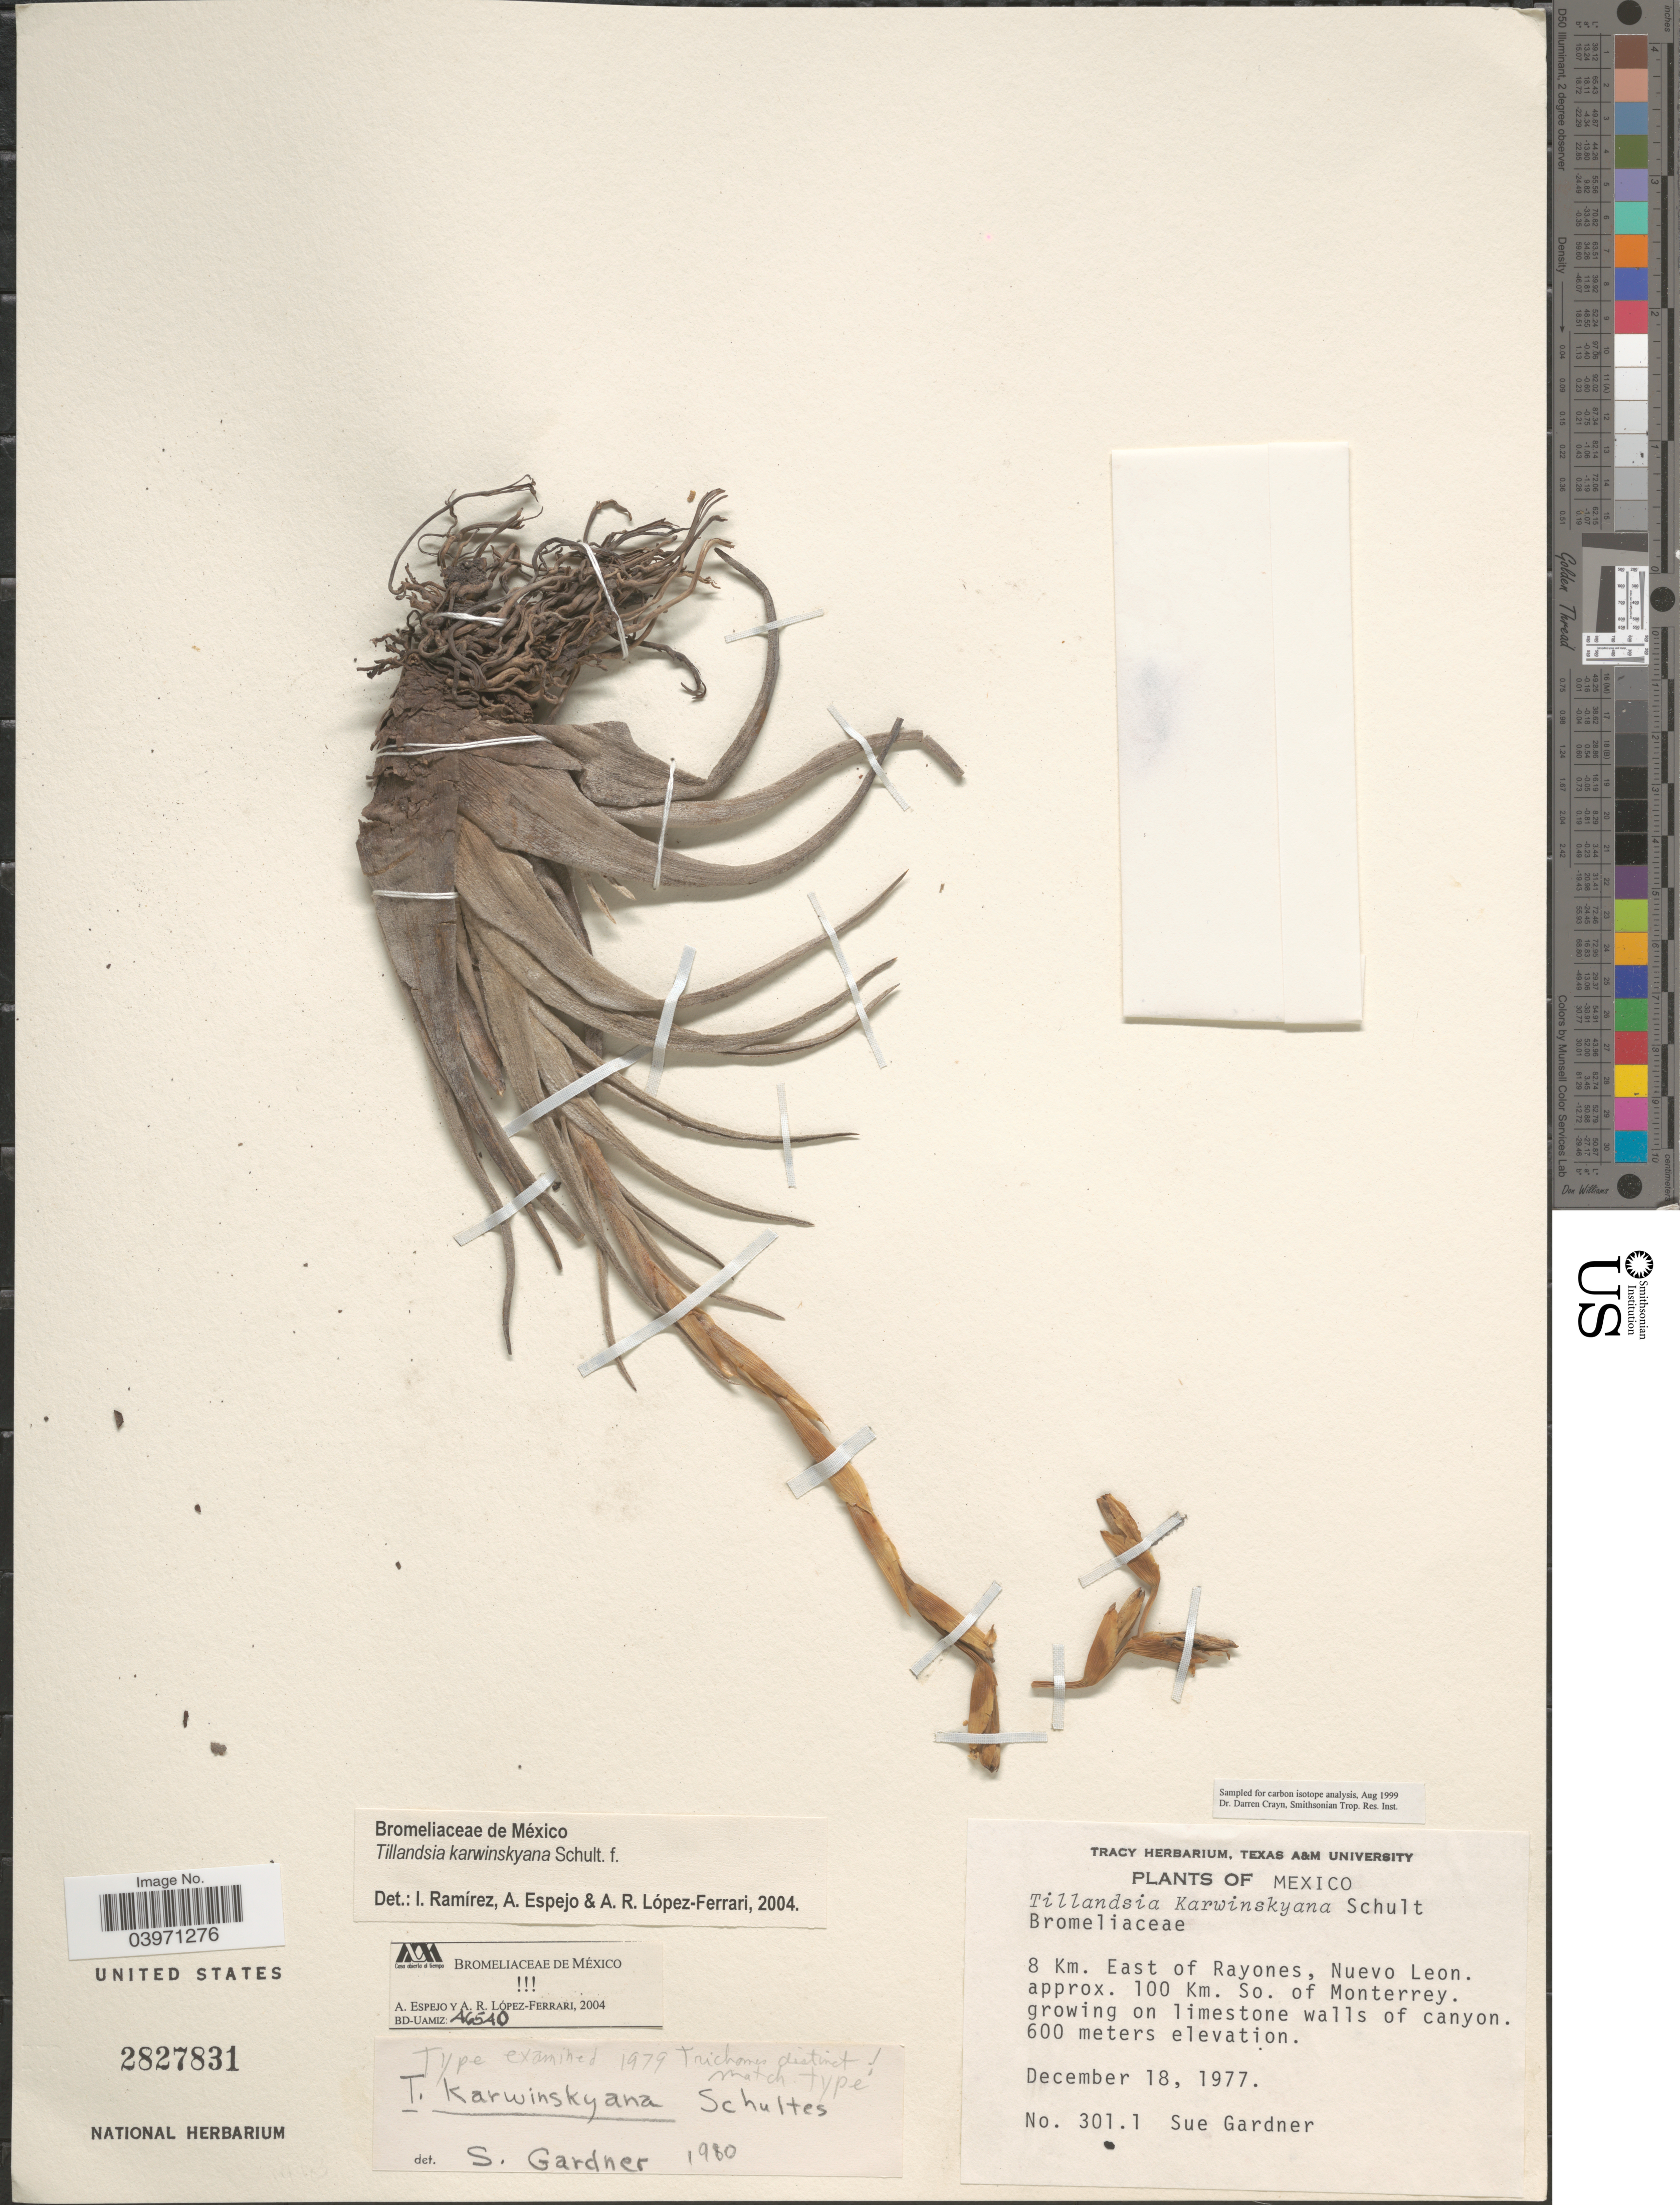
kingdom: Plantae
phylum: Tracheophyta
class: Liliopsida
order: Poales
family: Bromeliaceae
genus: Tillandsia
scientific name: Tillandsia karwinskyana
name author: Schult. f.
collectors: S. Gardner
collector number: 301.1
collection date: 1977-12-18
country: Mexico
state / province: Nuevo León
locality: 8 Km. East of Rayones. Approx. 100 Km. So. of Monterrey.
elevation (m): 600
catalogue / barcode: US 2827831